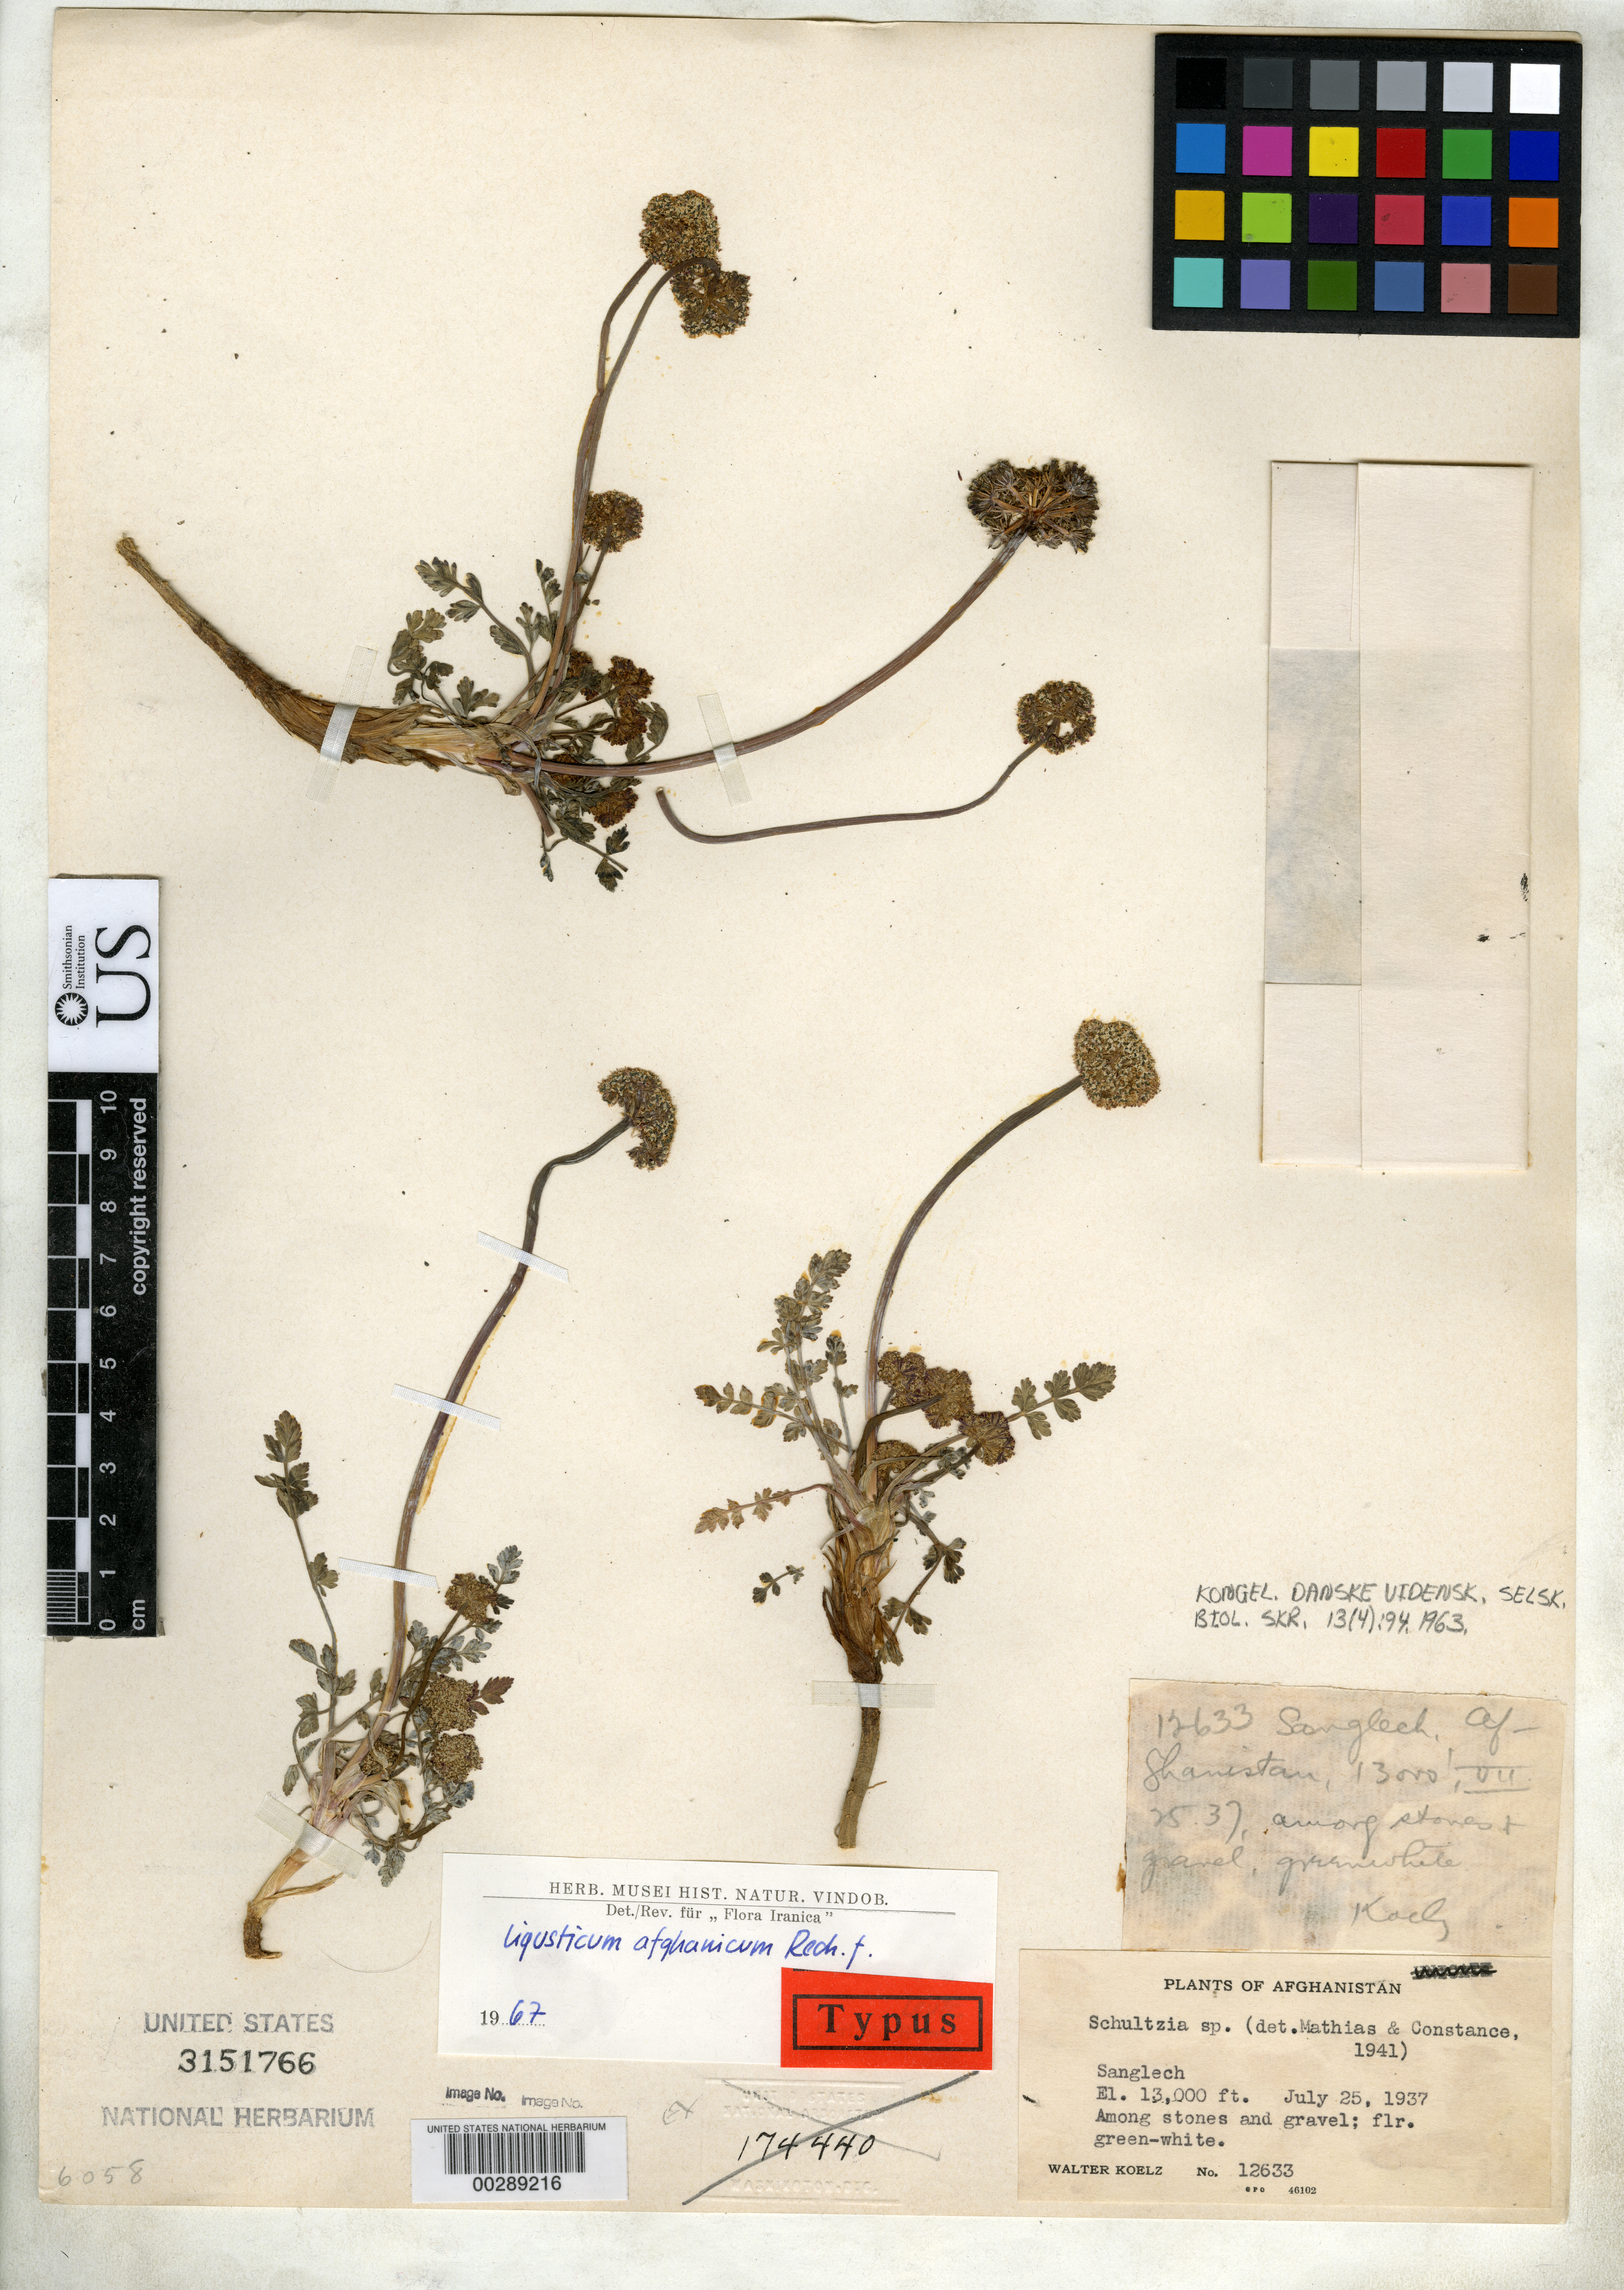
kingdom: Plantae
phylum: Tracheophyta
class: Magnoliopsida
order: Apiales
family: Apiaceae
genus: Ligusticum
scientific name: Ligusticum afghanicum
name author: Rech. f. in Koeie & Rech. f.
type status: Isotype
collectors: W. N. Koelz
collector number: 12633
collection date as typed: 25 Jul 1937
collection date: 1937-07-25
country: Afghanistan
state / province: Minjan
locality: Sanglich, Nuristan.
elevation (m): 3962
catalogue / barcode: US 3151766